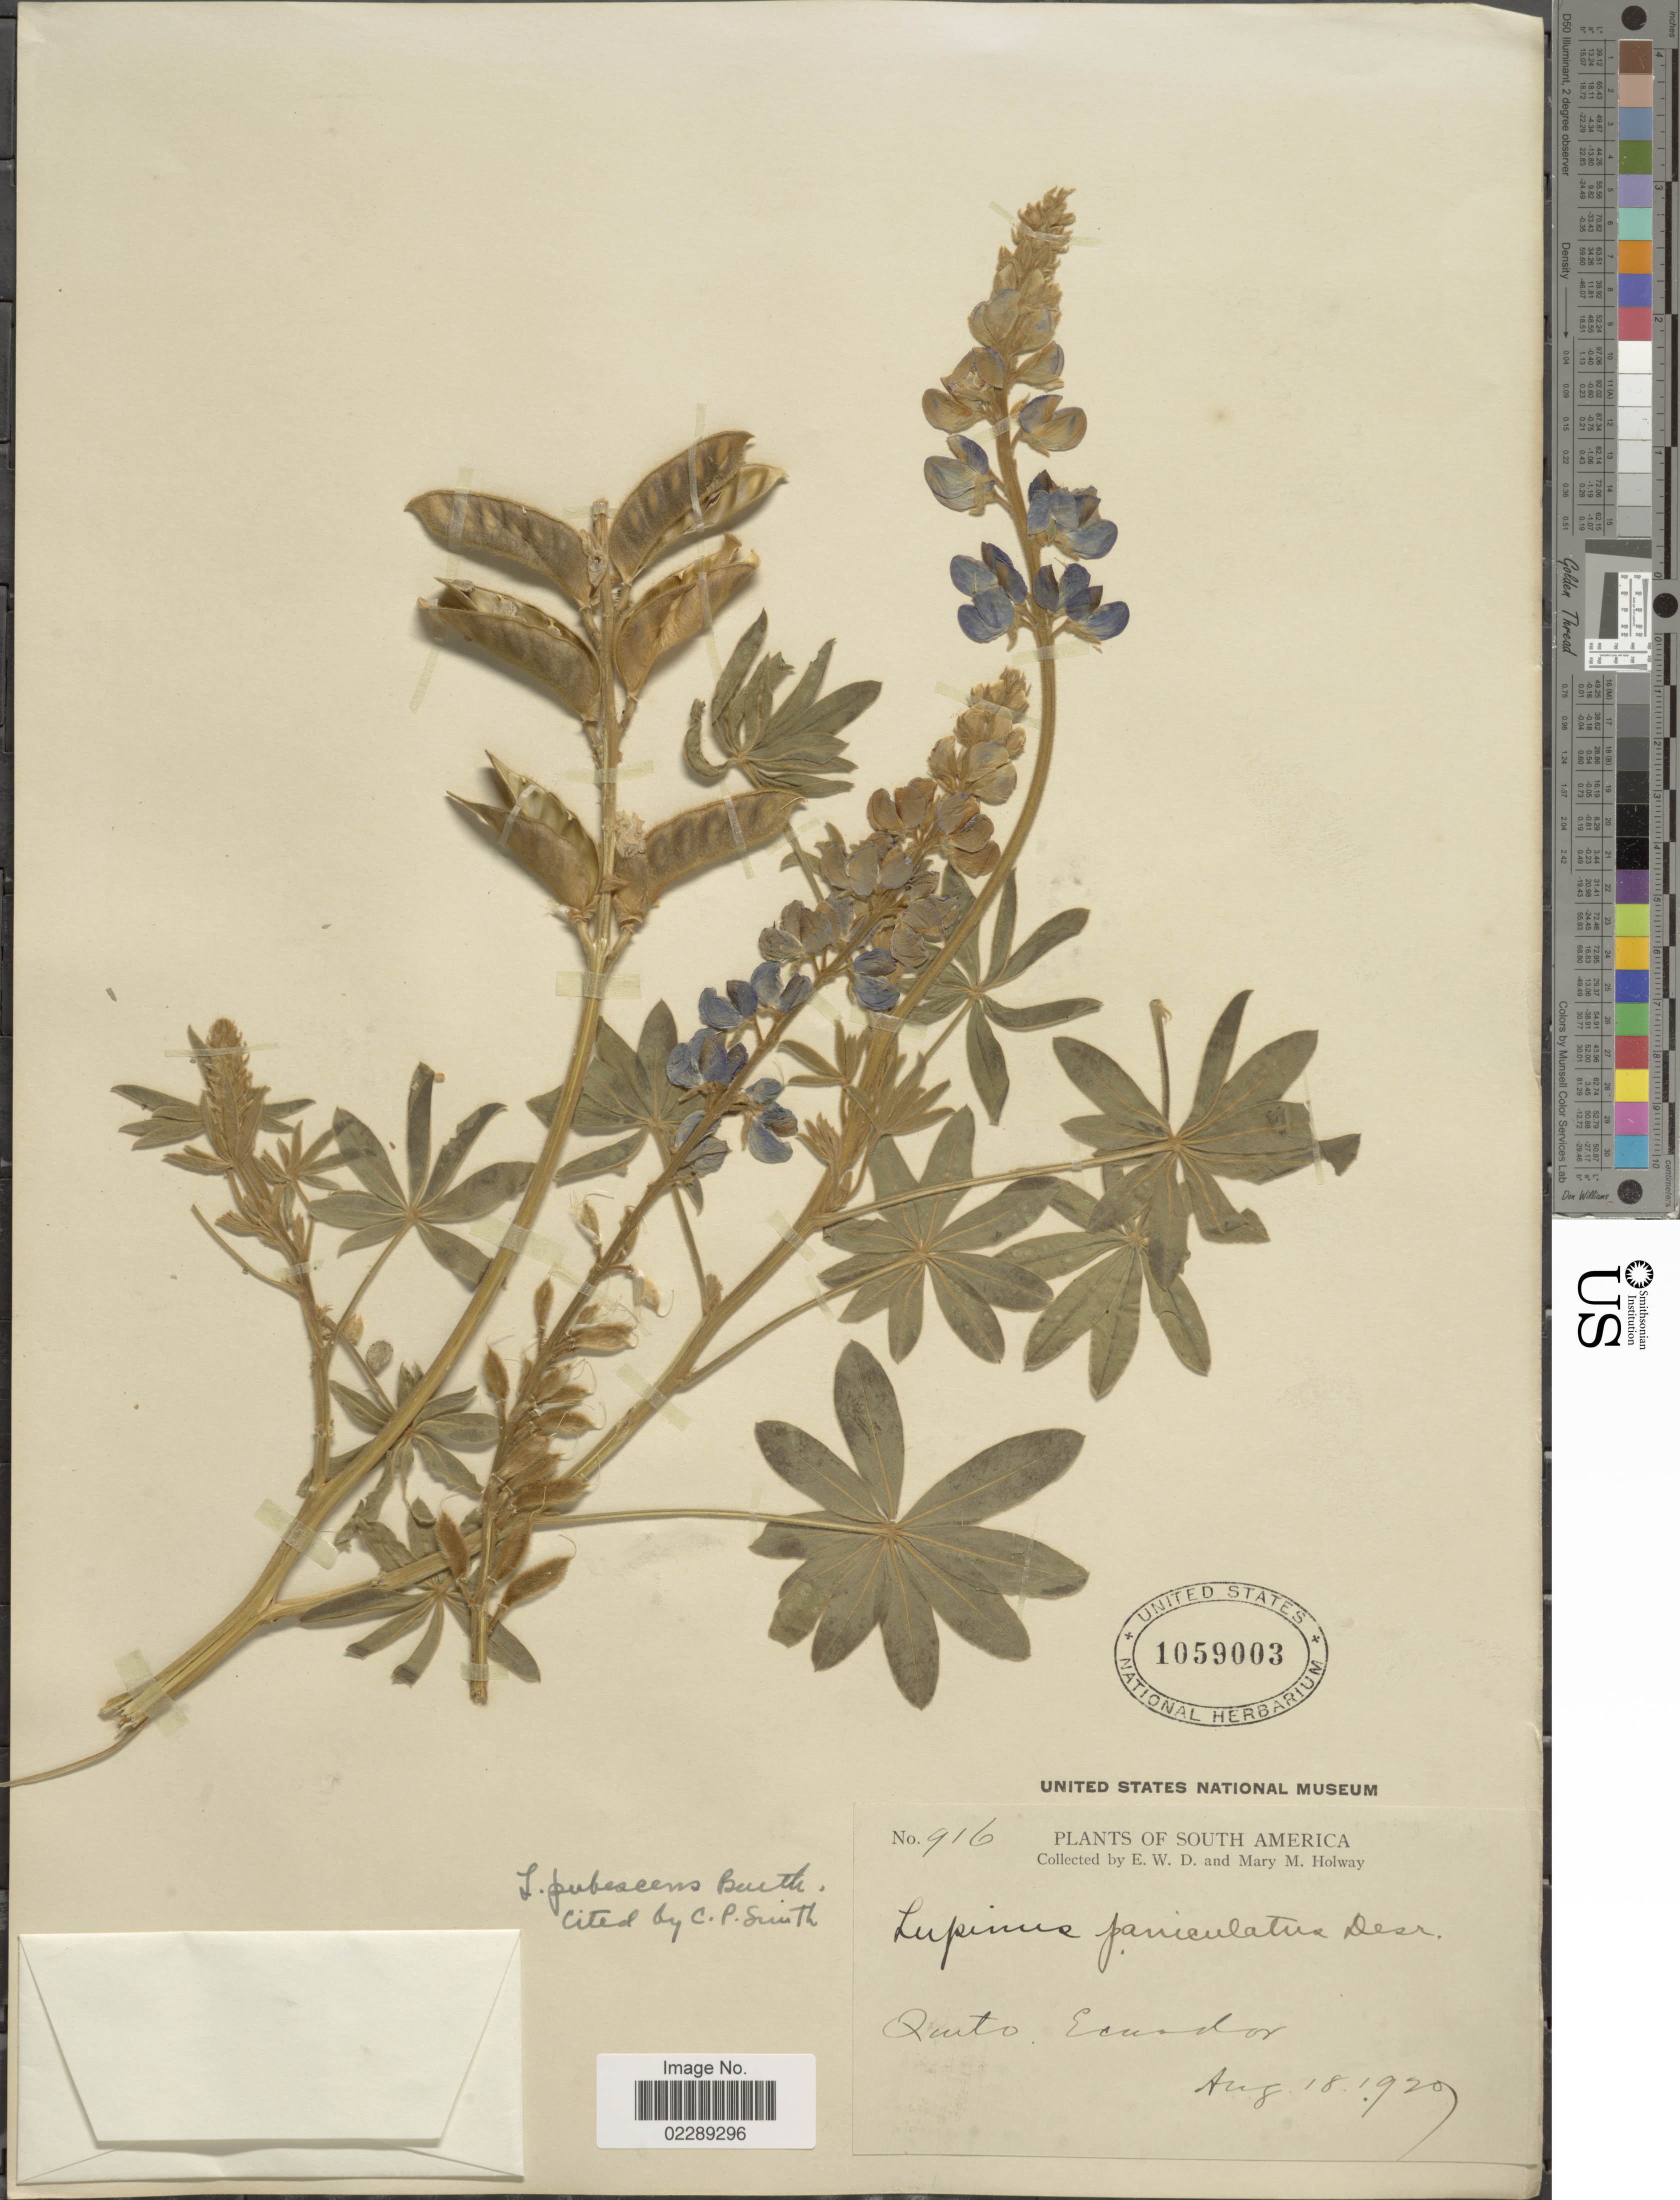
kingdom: Plantae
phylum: Tracheophyta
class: Magnoliopsida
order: Fabales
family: Fabaceae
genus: Lupinus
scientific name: Lupinus pubescens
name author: Benth.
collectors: E. W. D. Holway & M. M. Holway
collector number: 916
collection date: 1929-08-18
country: Ecuador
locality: Quito, Ecuador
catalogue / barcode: US 1059003